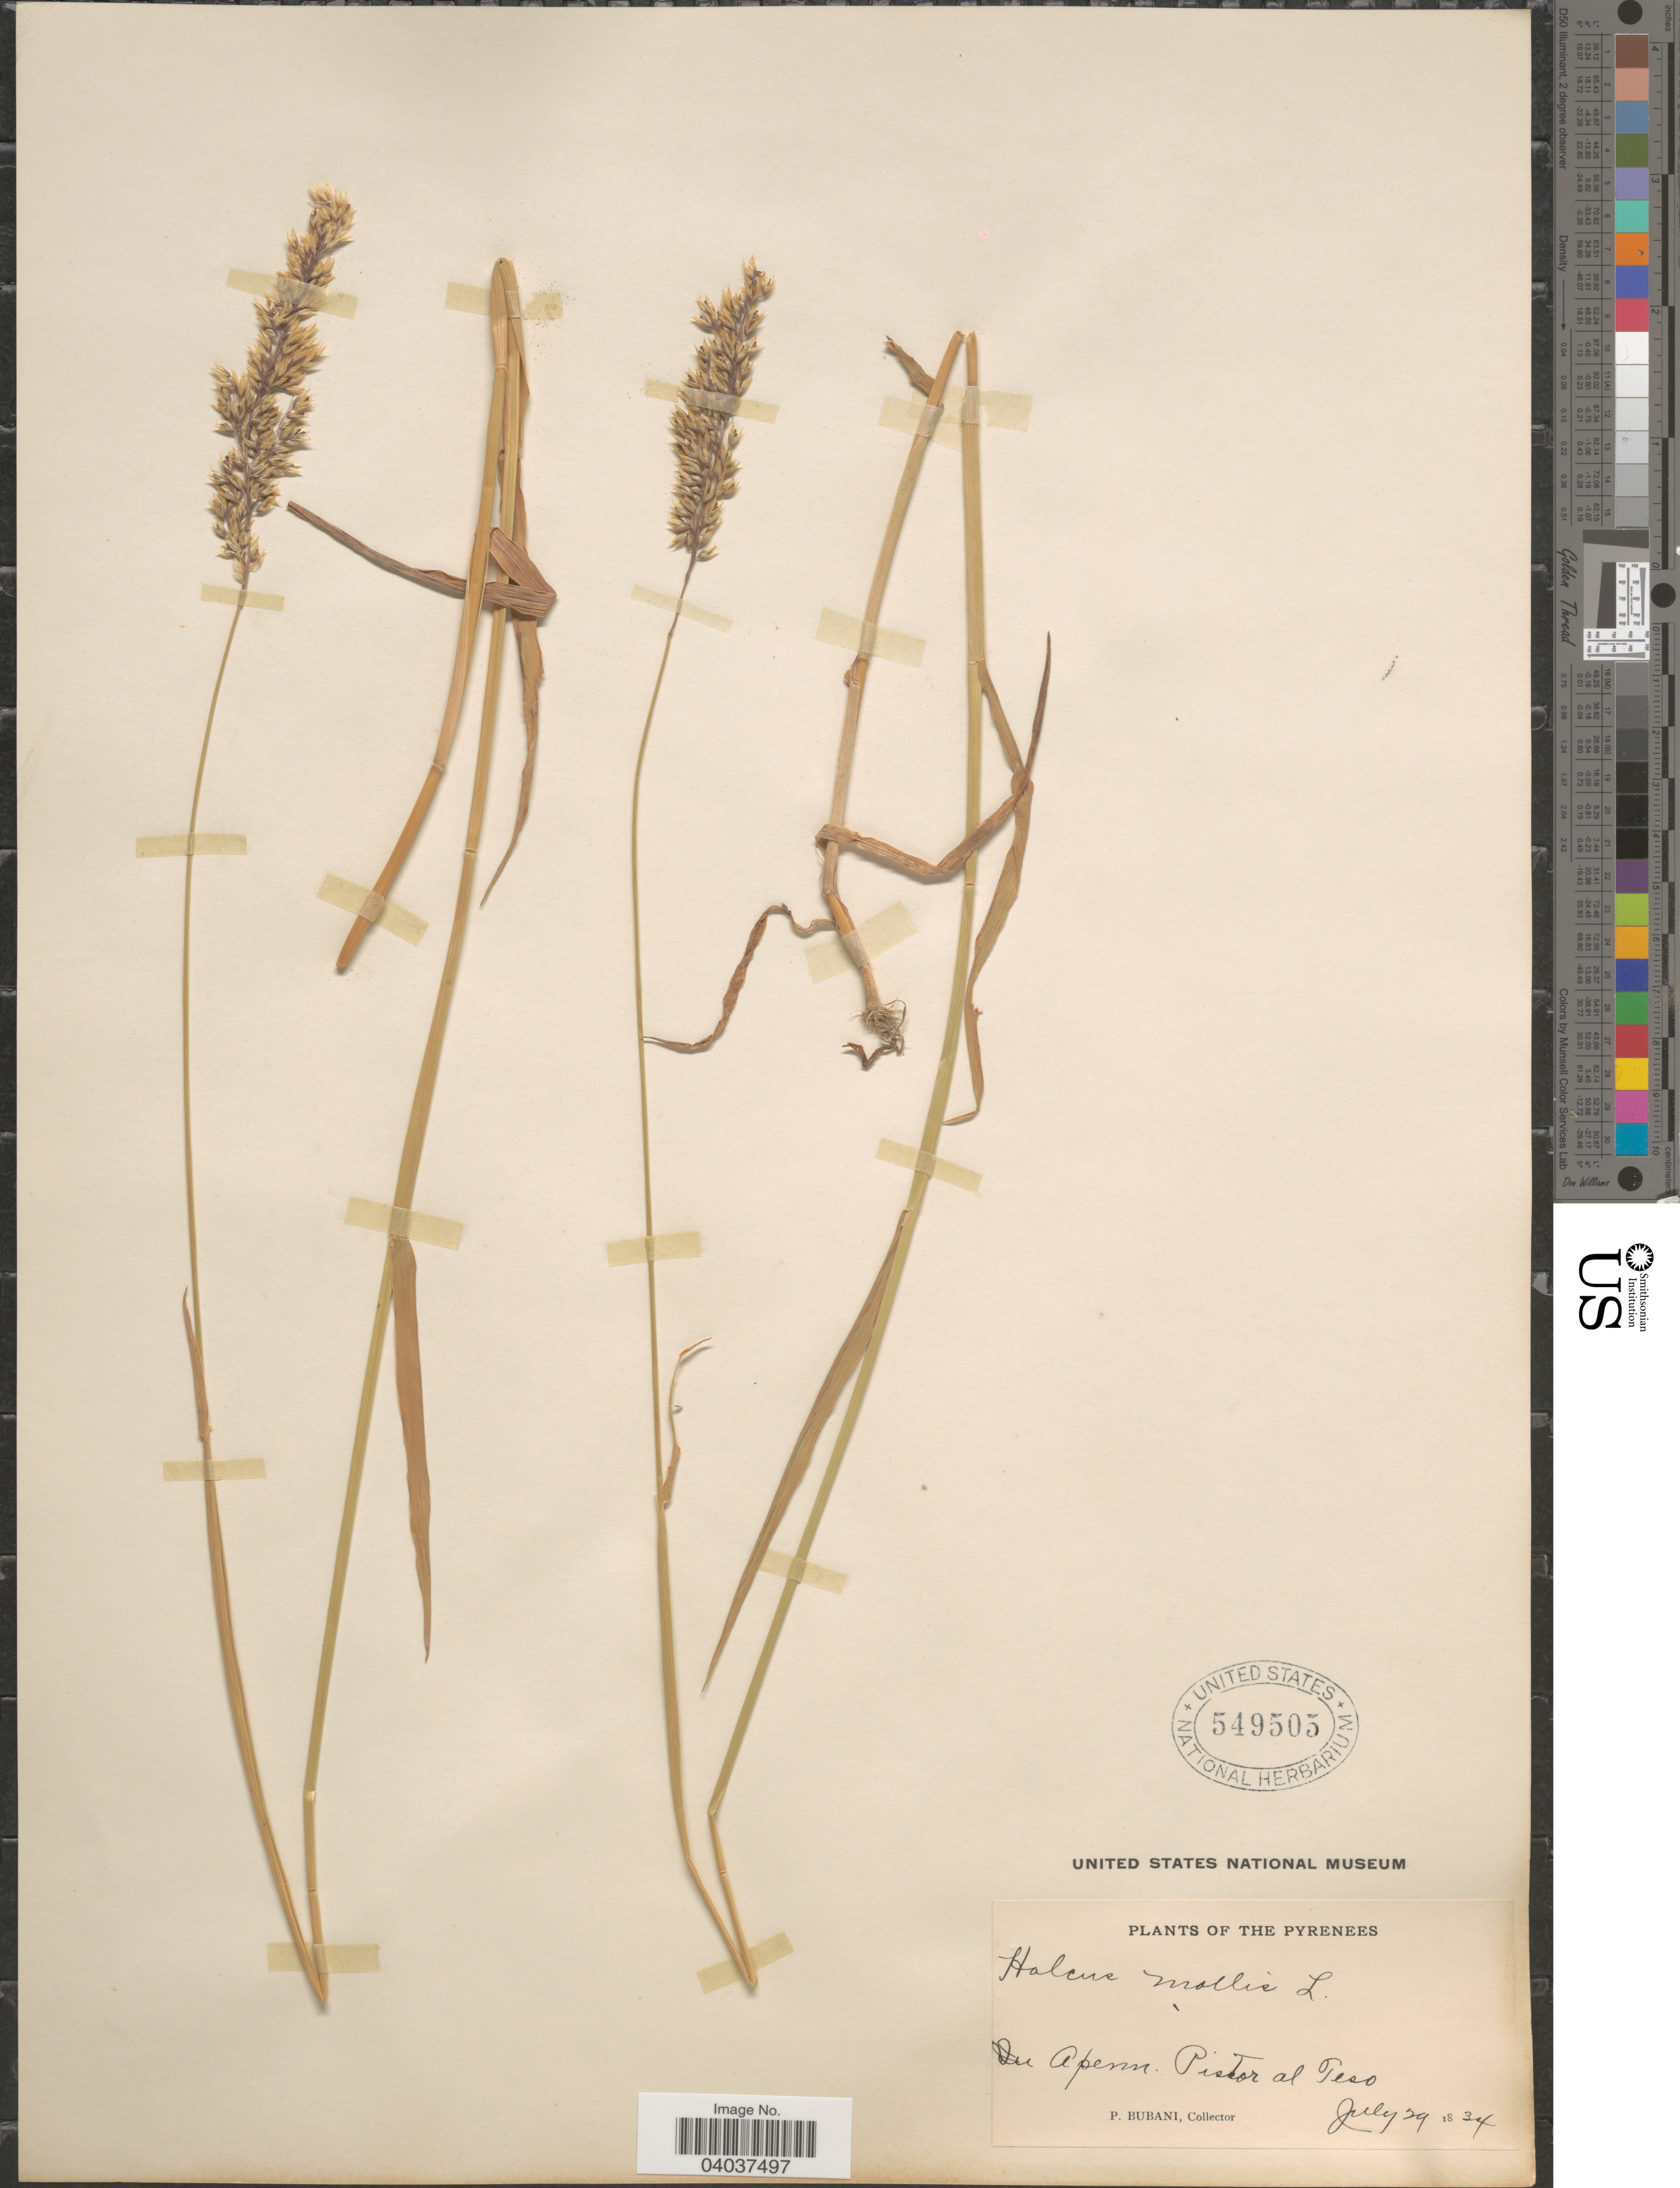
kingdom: Plantae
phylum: Tracheophyta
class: Liliopsida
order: Poales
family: Poaceae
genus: Holcus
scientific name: Holcus mollis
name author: L.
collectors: P. Bubani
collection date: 1834-07-29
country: Italy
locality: The Pyrenees. Apenn. Pistor al Teso.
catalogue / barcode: US 549505